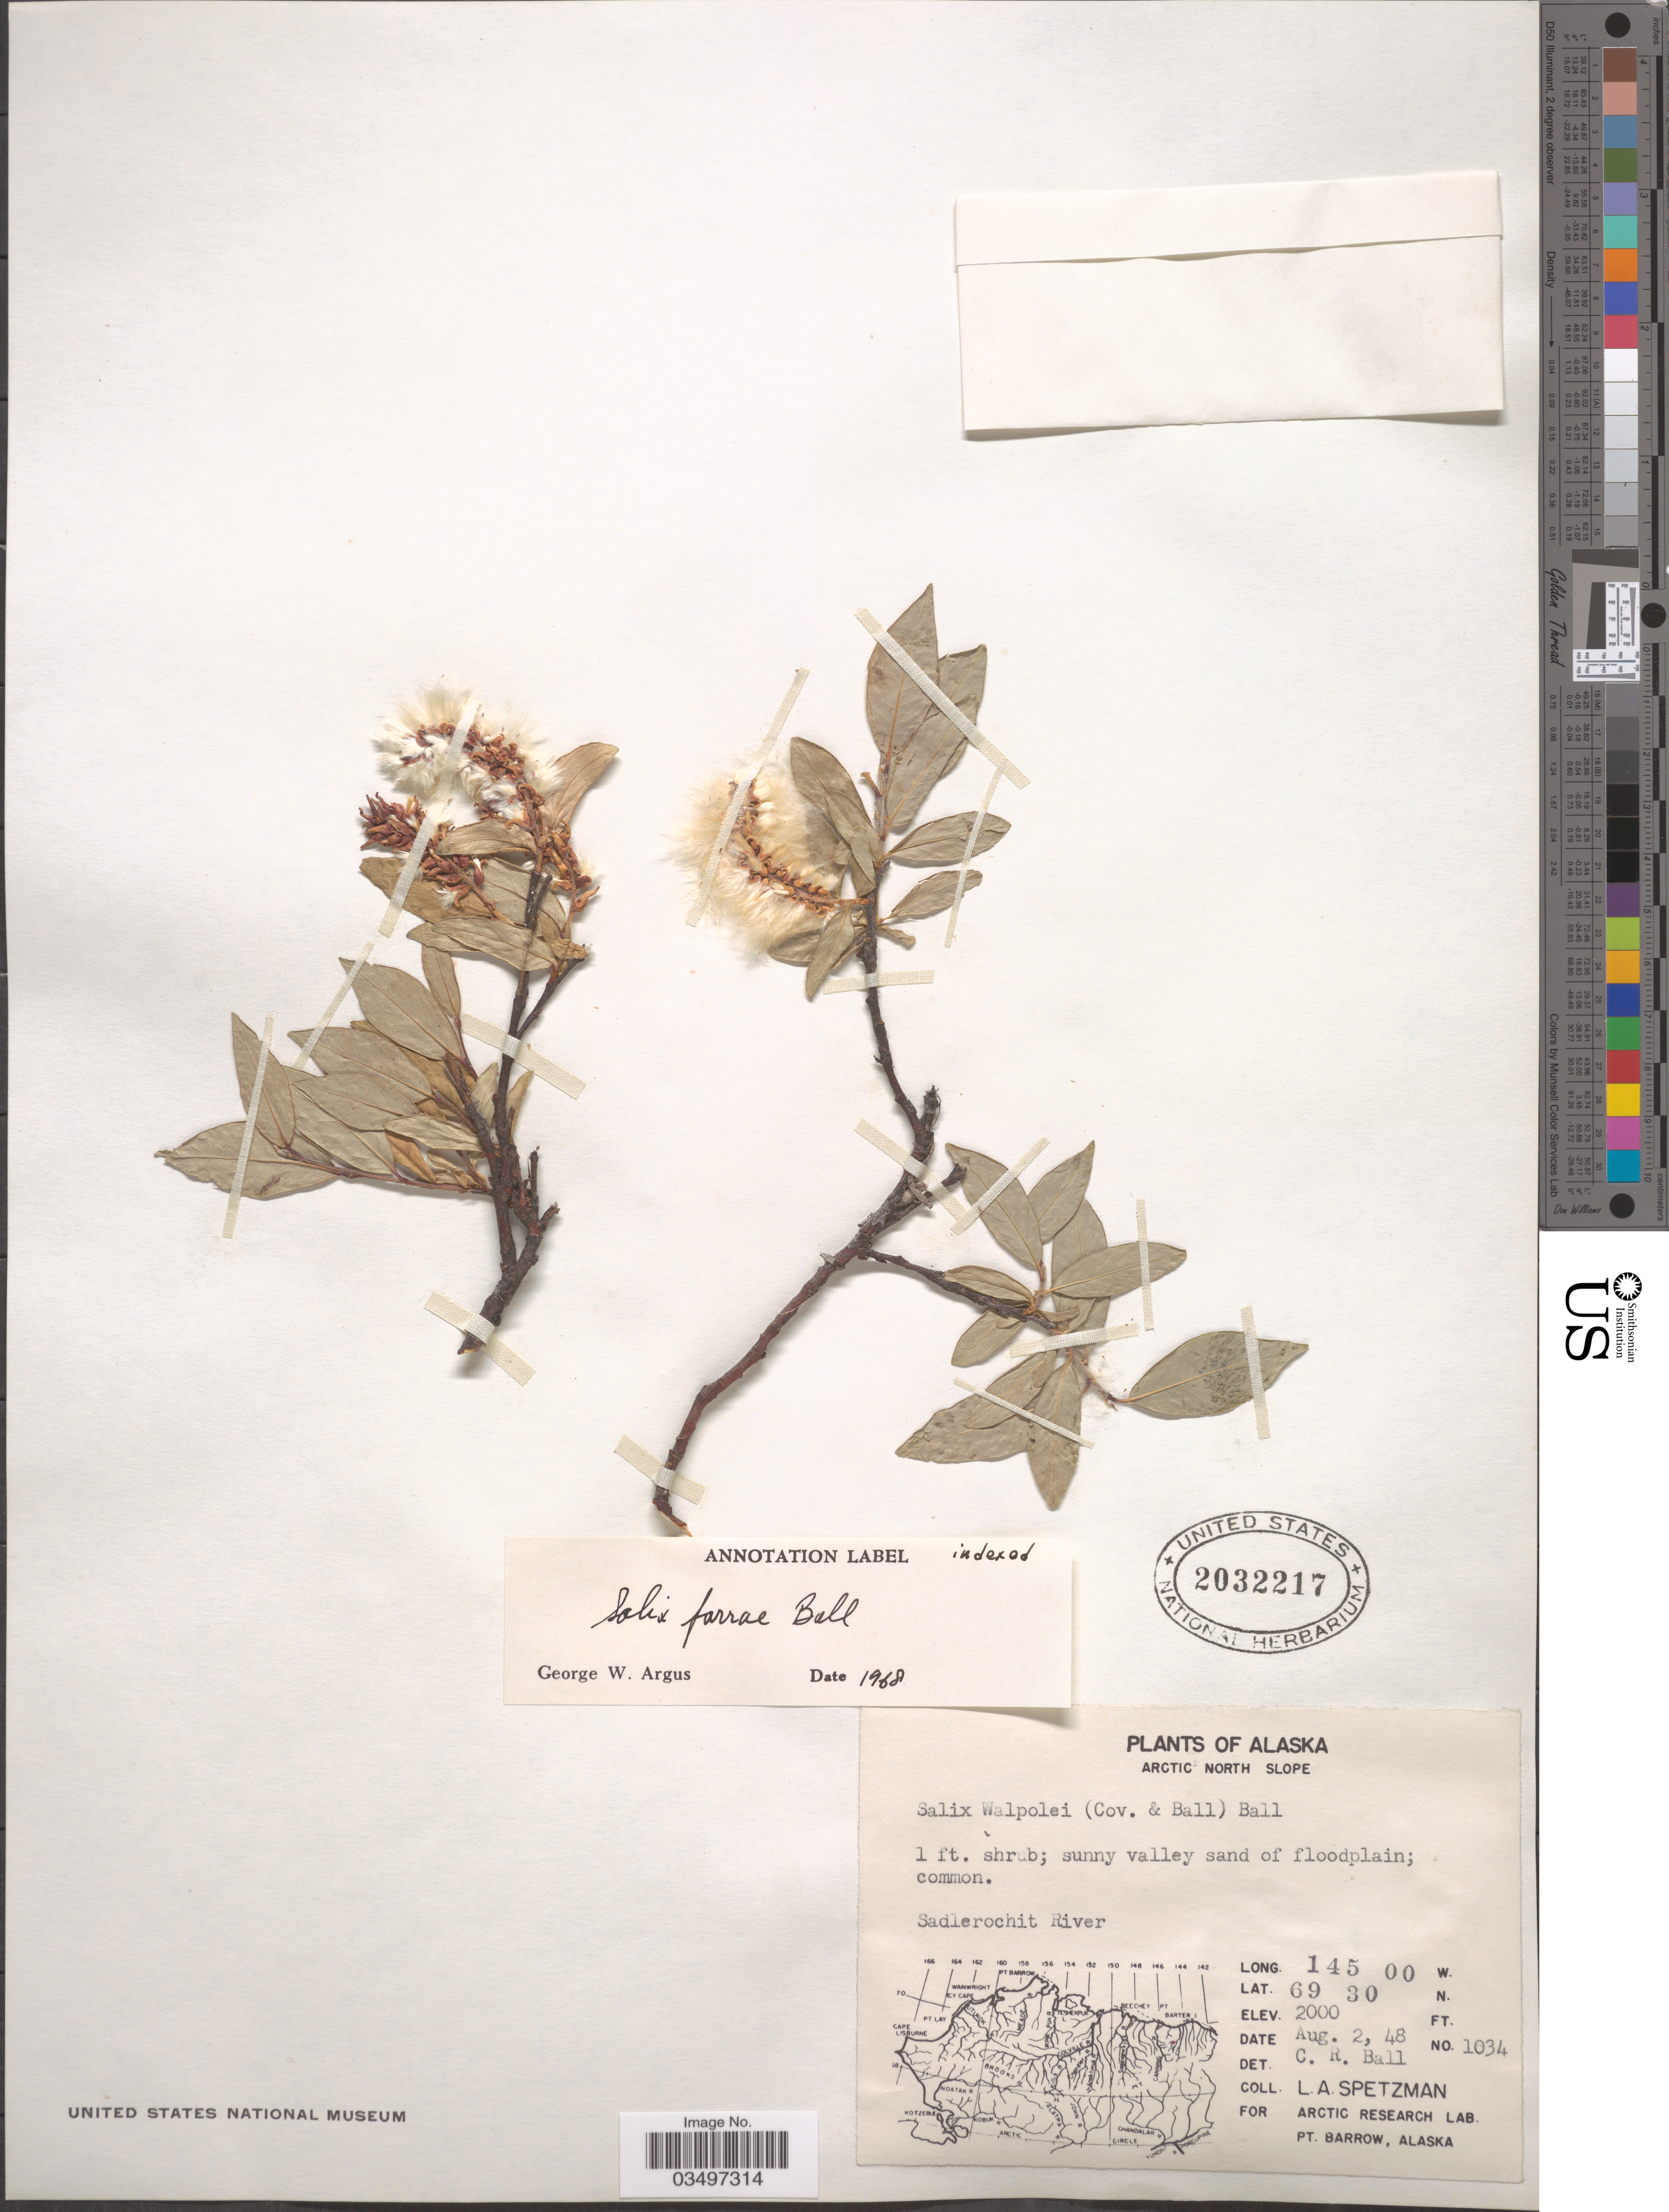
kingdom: Plantae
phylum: Tracheophyta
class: Magnoliopsida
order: Malpighiales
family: Salicaceae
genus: Salix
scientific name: Salix farrae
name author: C.R. Ball in Standl.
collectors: L. Spetzman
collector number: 1034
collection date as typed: Transcribed d/m/y: 2/8/48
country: United States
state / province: Alaska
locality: Arctic North Slope. Sadlerochit River.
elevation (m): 610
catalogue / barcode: US 2032217